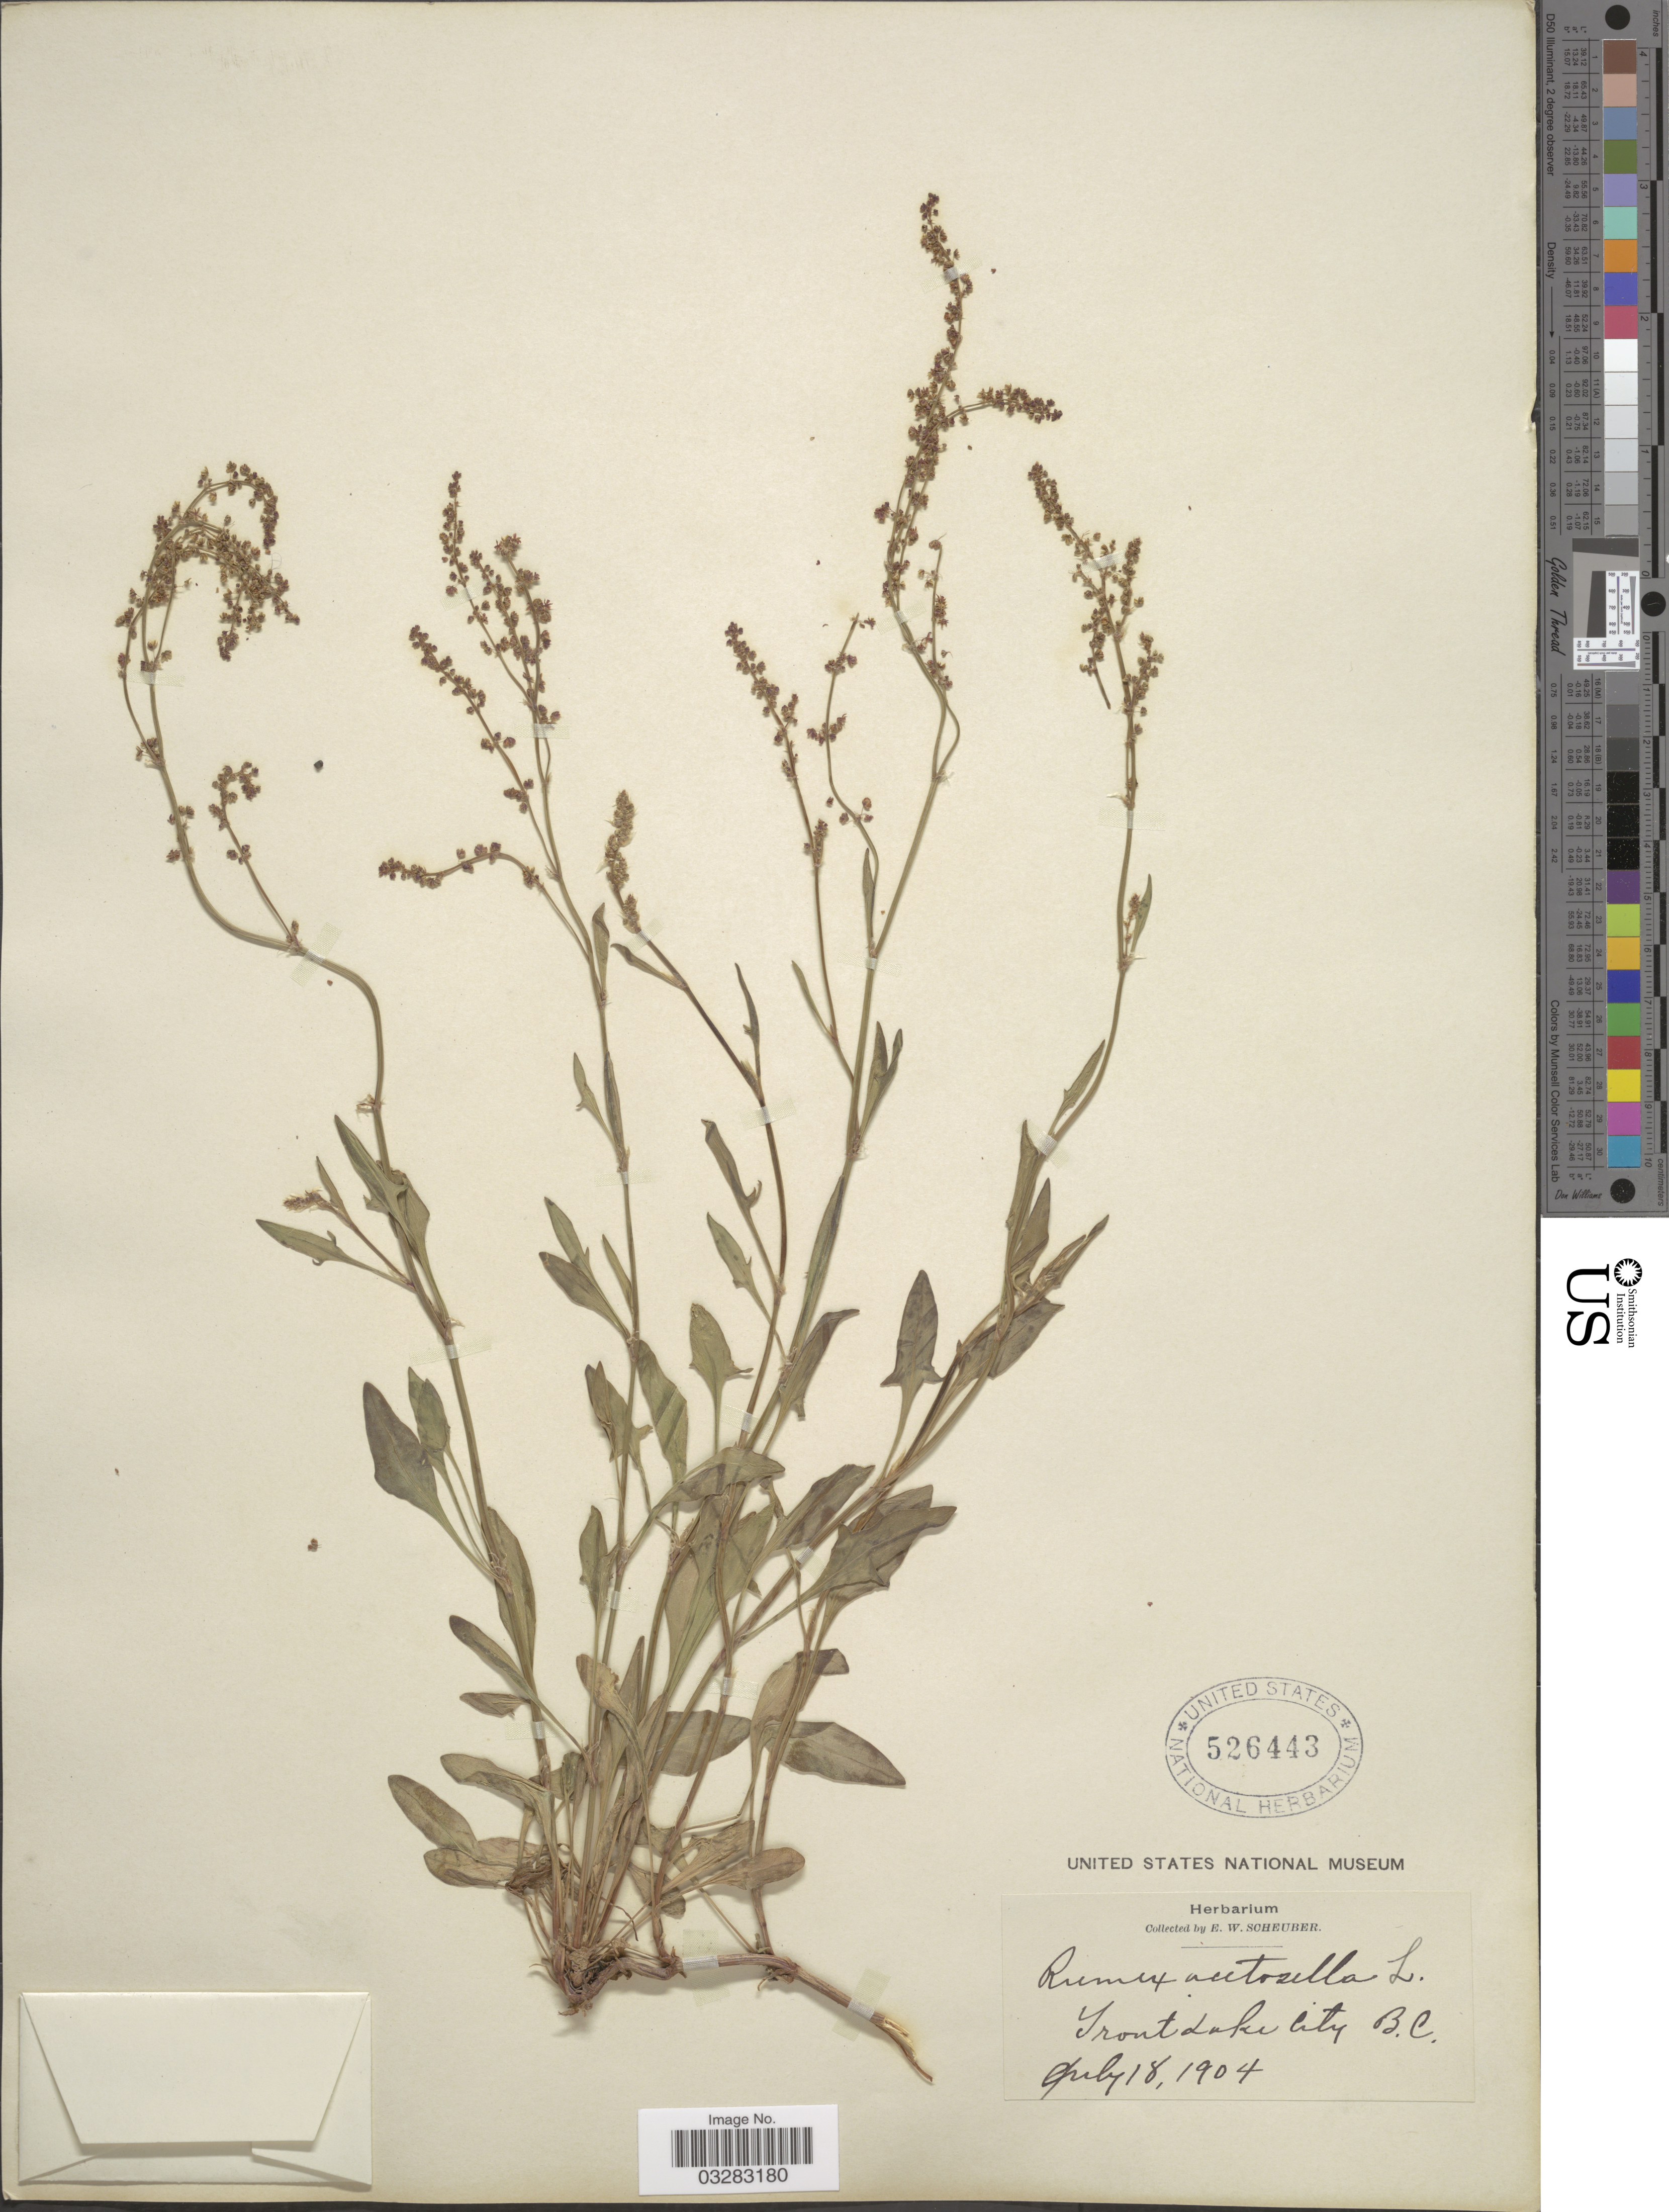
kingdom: Plantae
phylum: Tracheophyta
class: Magnoliopsida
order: Caryophyllales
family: Polygonaceae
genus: Rumex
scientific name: Rumex acetosella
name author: L.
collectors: E. Scheuber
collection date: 1904-07-18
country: Canada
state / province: British Columbia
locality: Trout Lake City.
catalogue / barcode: US 526443